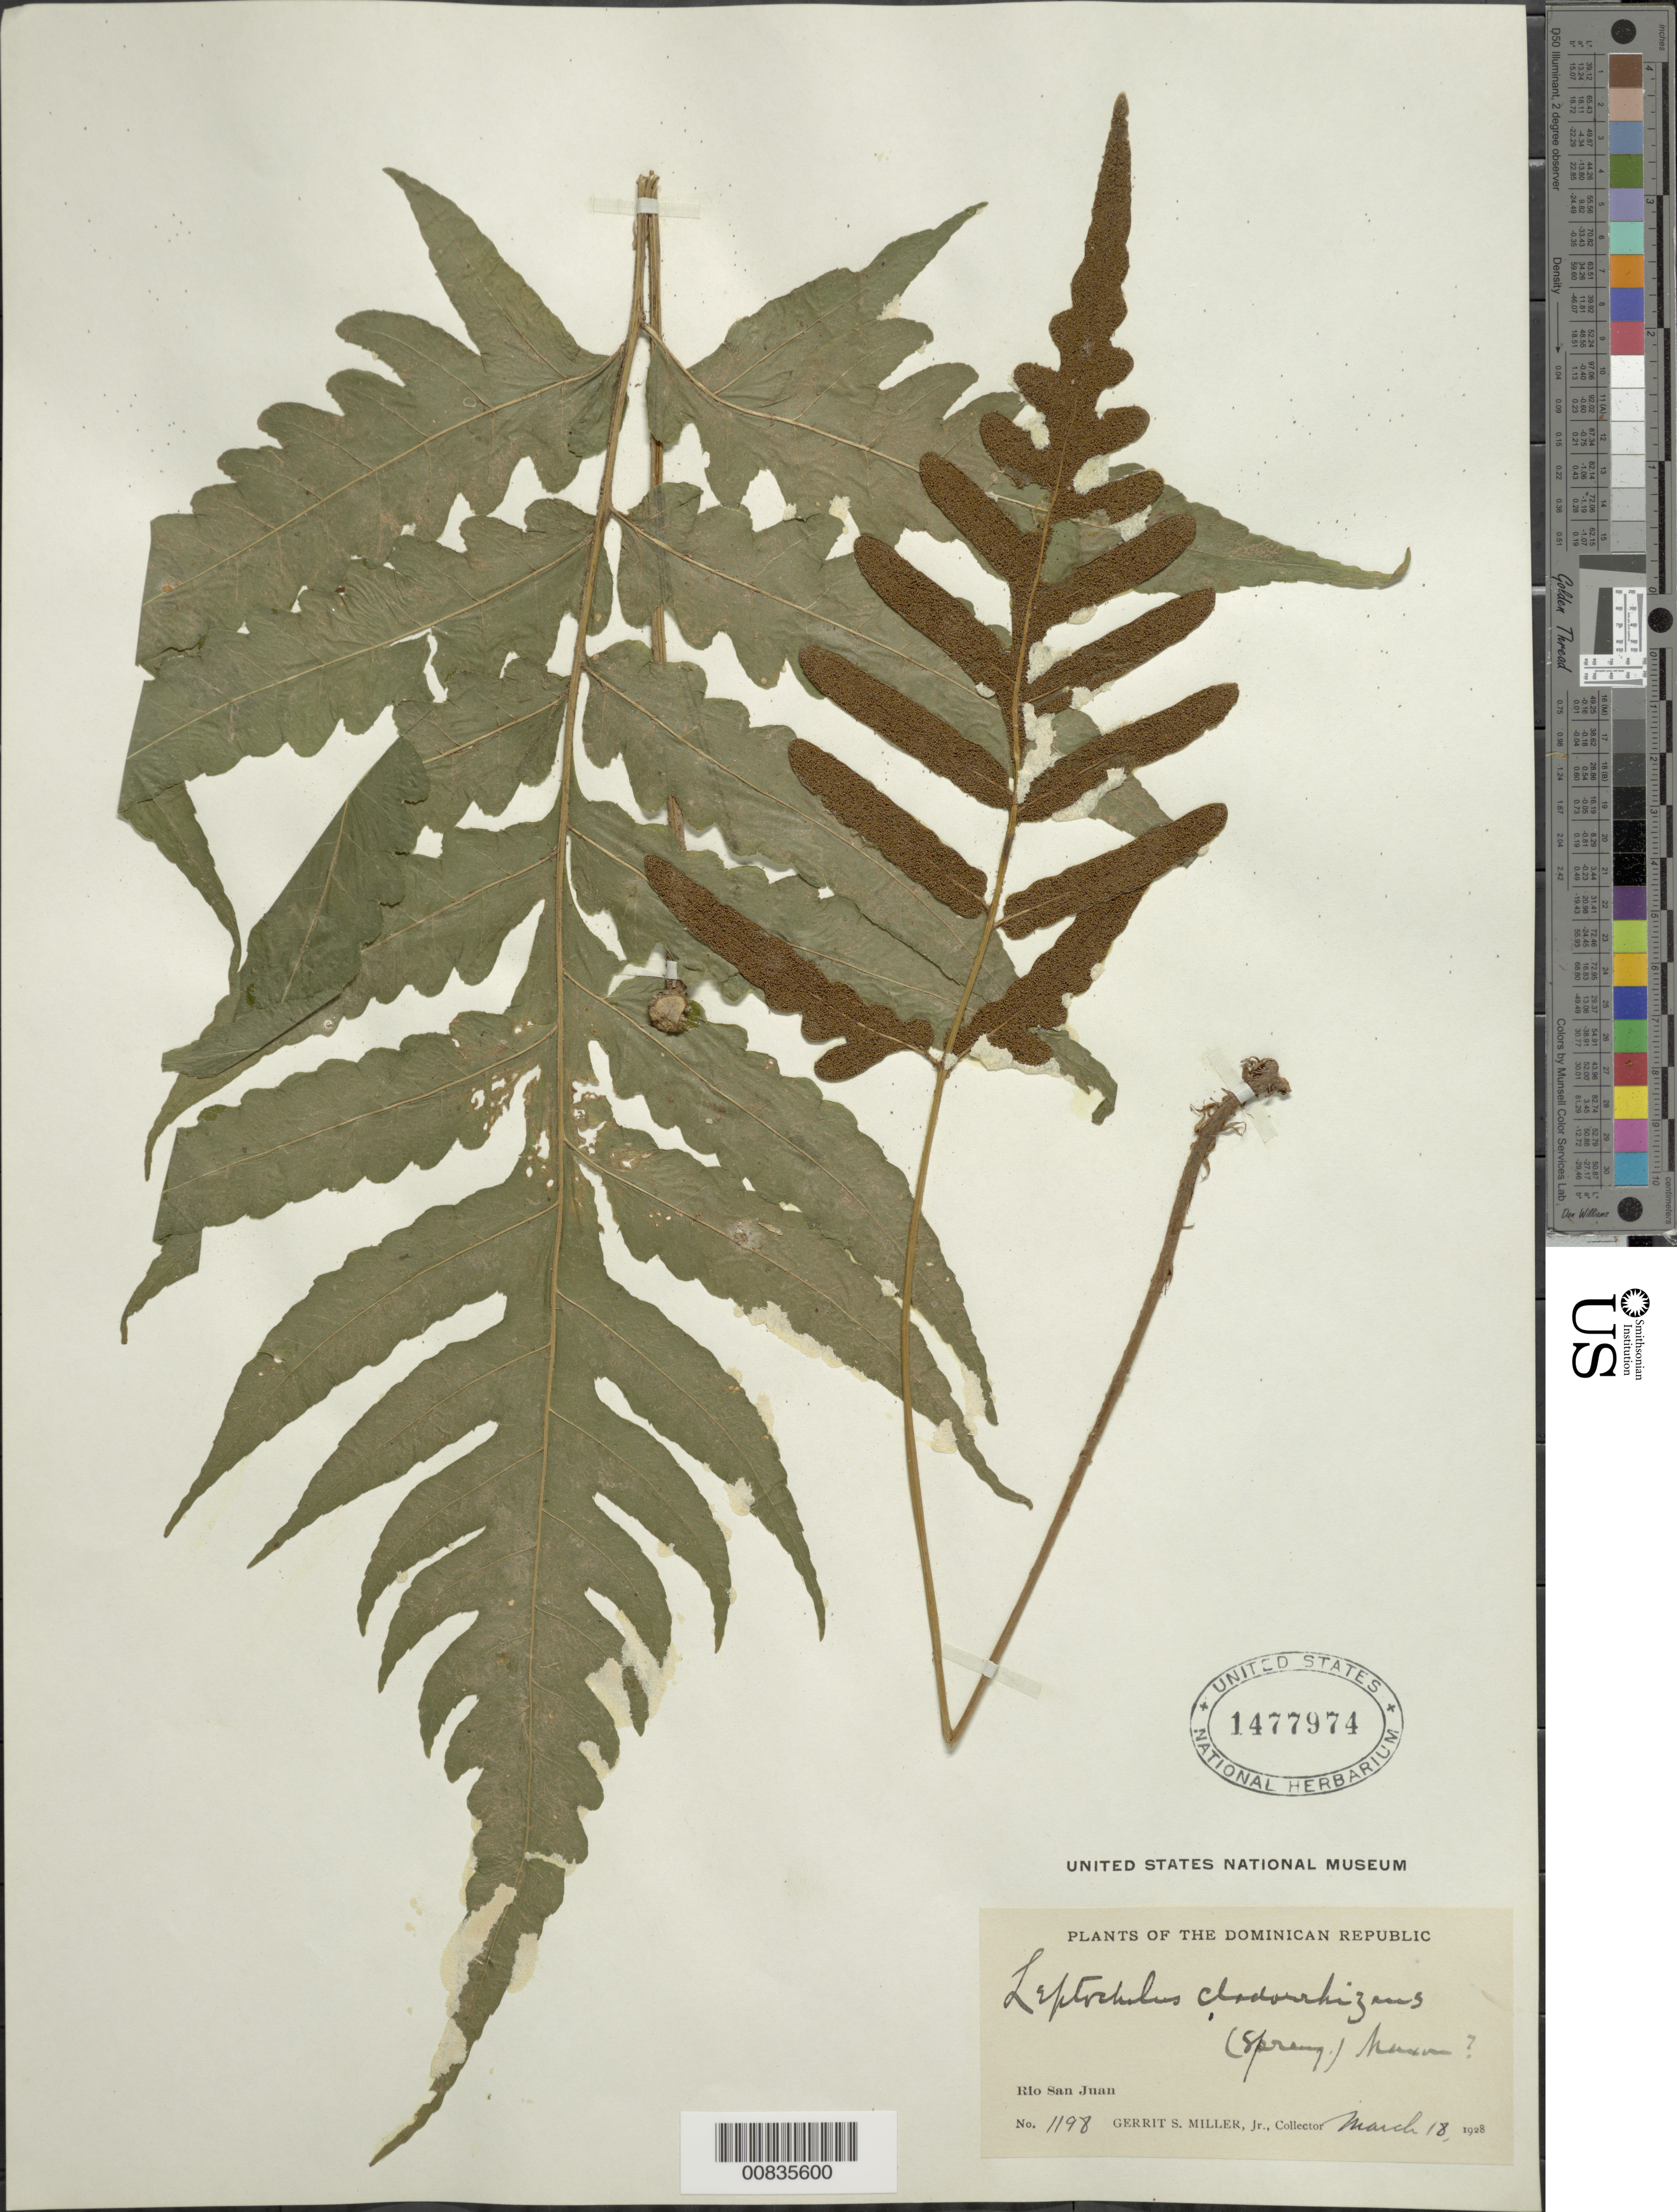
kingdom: Plantae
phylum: Tracheophyta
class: Polypodiopsida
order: Polypodiales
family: Dryopteridaceae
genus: Bolbitis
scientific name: Bolbitis portoricensis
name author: (Spreng.) Hennipman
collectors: G. S. Miller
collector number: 1198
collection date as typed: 18 Mar 1928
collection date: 1928-03-18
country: Dominican Republic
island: Hispaniola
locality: Río San Juan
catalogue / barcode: US 1477974